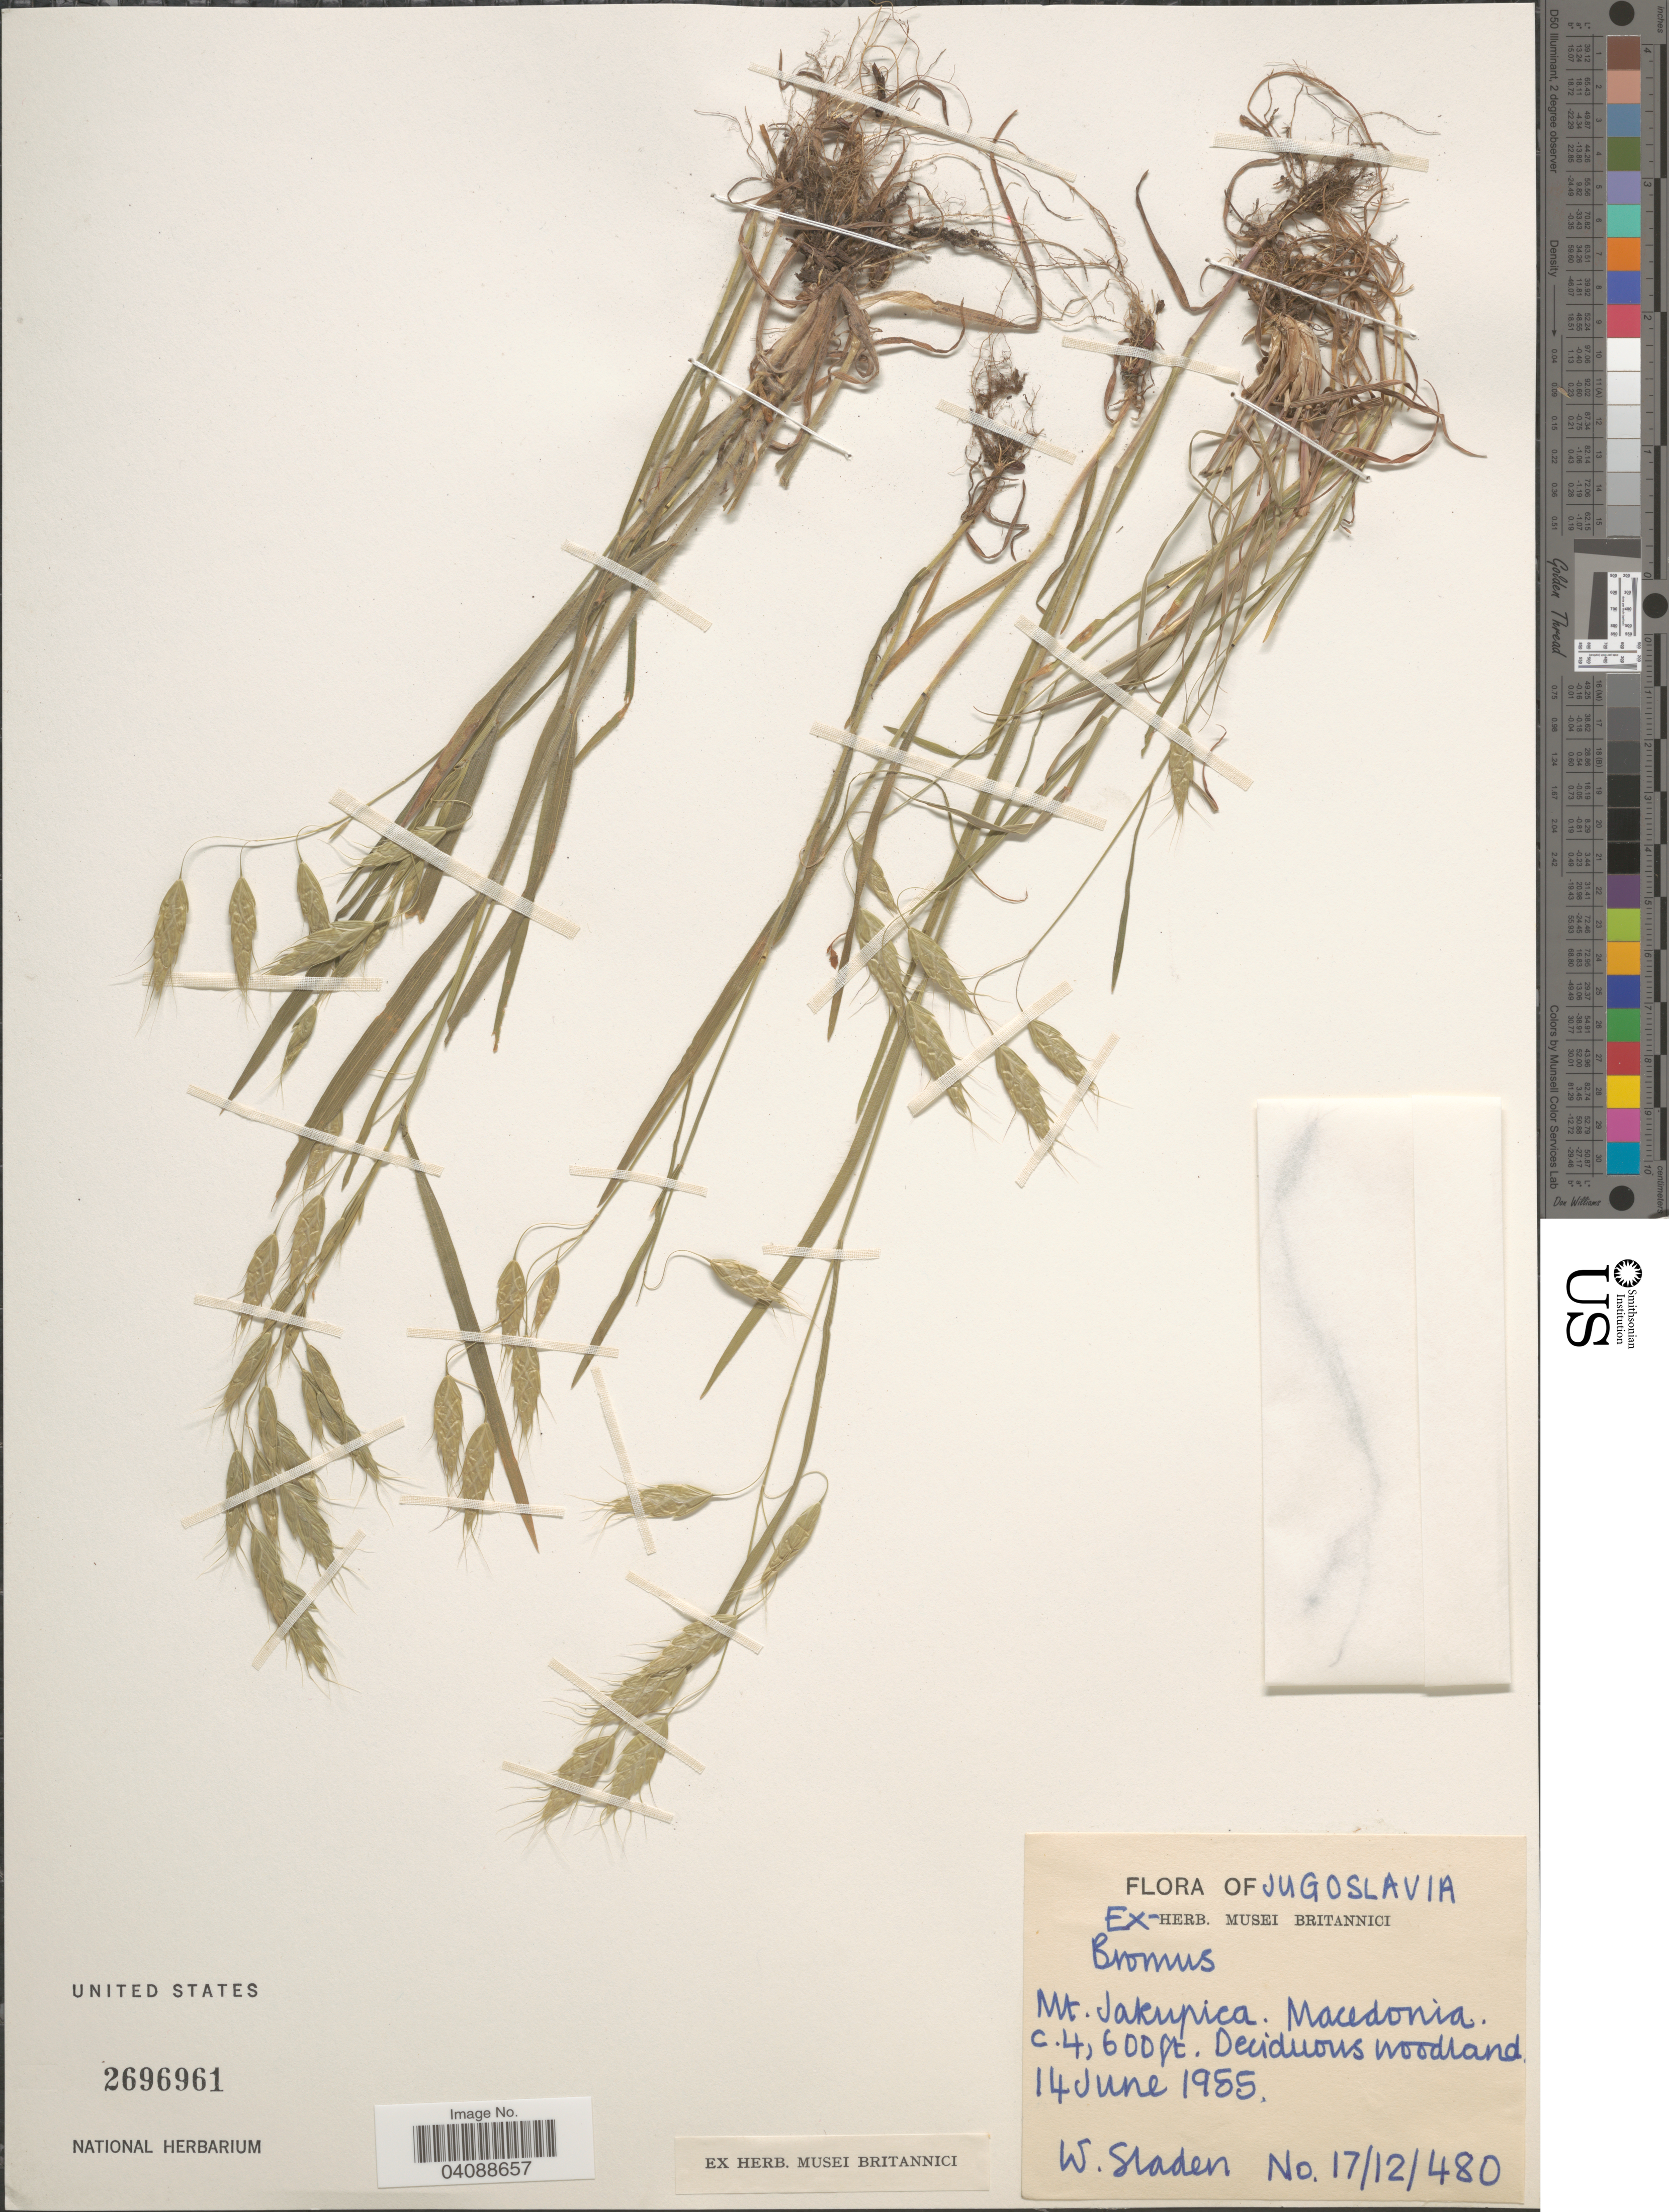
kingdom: Plantae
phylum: Tracheophyta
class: Liliopsida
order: Poales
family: Poaceae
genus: Bromus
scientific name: Bromus sp.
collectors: W. Sladen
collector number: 17/12/480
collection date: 1955-06-14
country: North Macedonia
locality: Mt. Jakupica.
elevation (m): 1402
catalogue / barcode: US 2696961